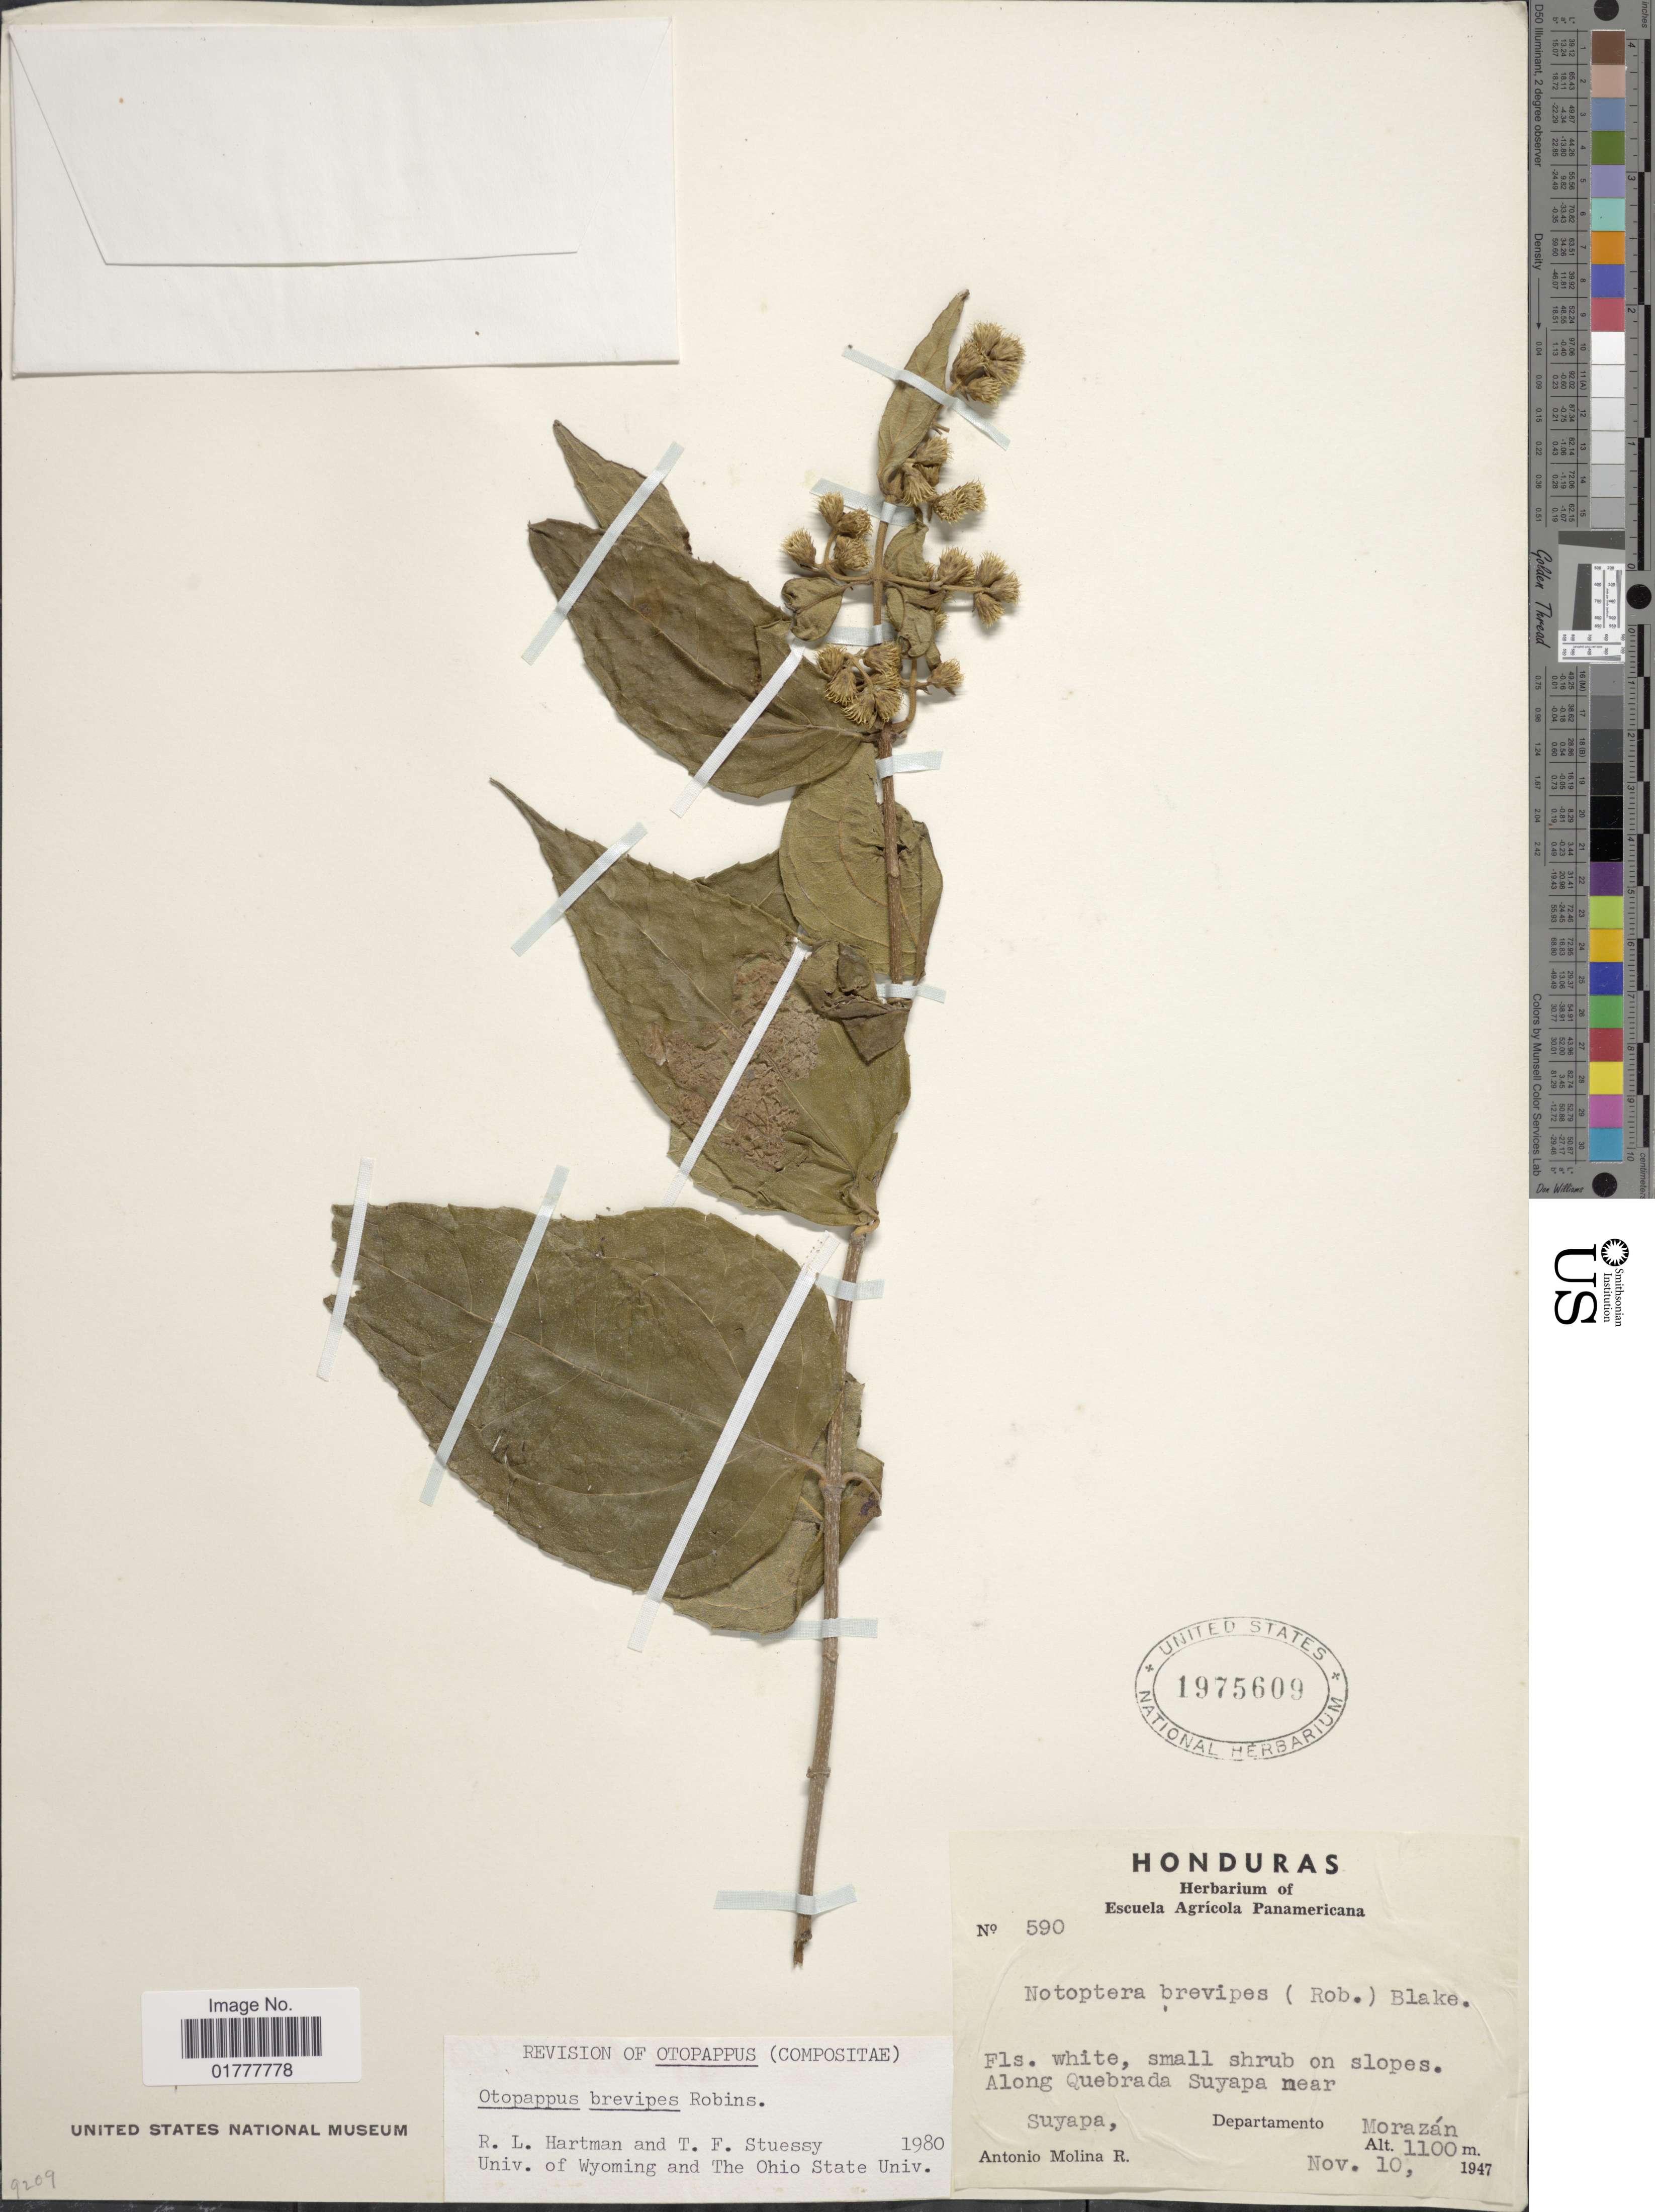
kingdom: Plantae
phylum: Tracheophyta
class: Magnoliopsida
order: Asterales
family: Asteraceae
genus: Otopappus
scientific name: Otopappus brevipes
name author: B.L. Rob.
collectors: A. Molina R.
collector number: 590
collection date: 1947-11-10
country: Honduras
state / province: Fco. Morazán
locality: Along Quebrada Suyapa near Suyapa, Departamento Morazan.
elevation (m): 1100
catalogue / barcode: US 1975609